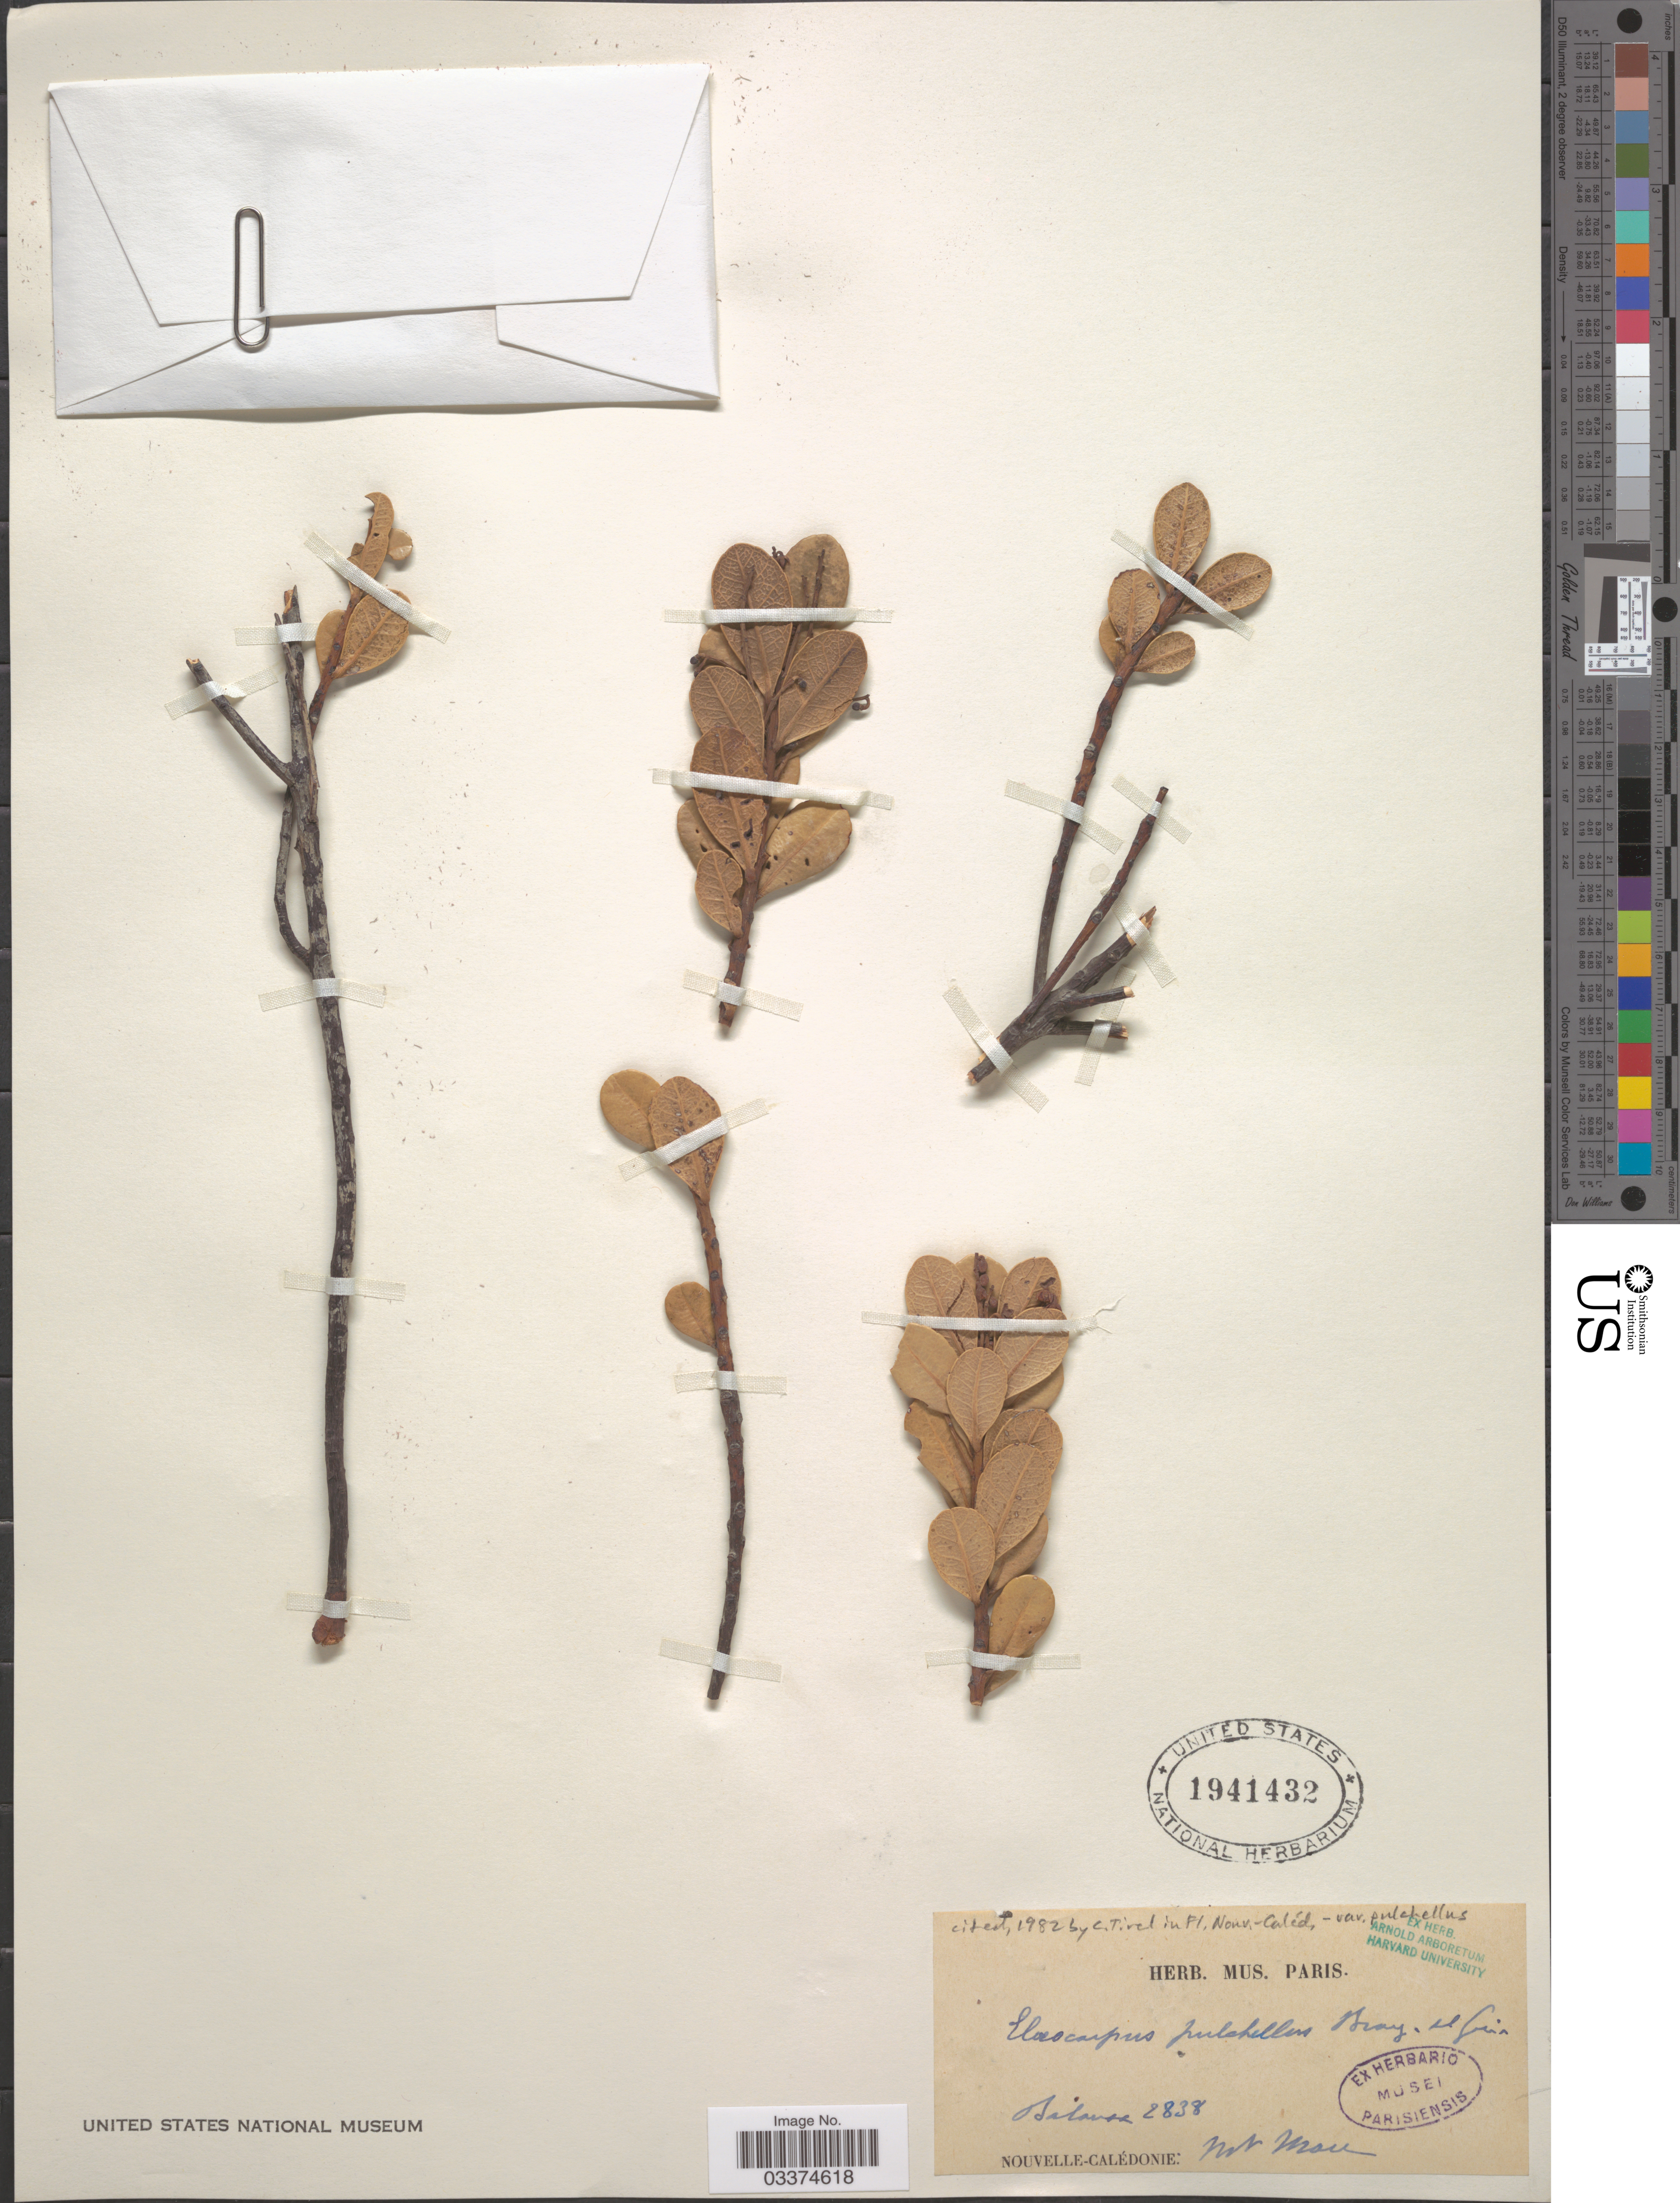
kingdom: Plantae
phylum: Tracheophyta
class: Magnoliopsida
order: Oxalidales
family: Elaeocarpaceae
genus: Elaeocarpus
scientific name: Elaeocarpus pulchellus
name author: Brongn. & Gris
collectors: -. Balansa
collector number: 2838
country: New Caledonia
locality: Mt. Mou.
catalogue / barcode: US 1941432